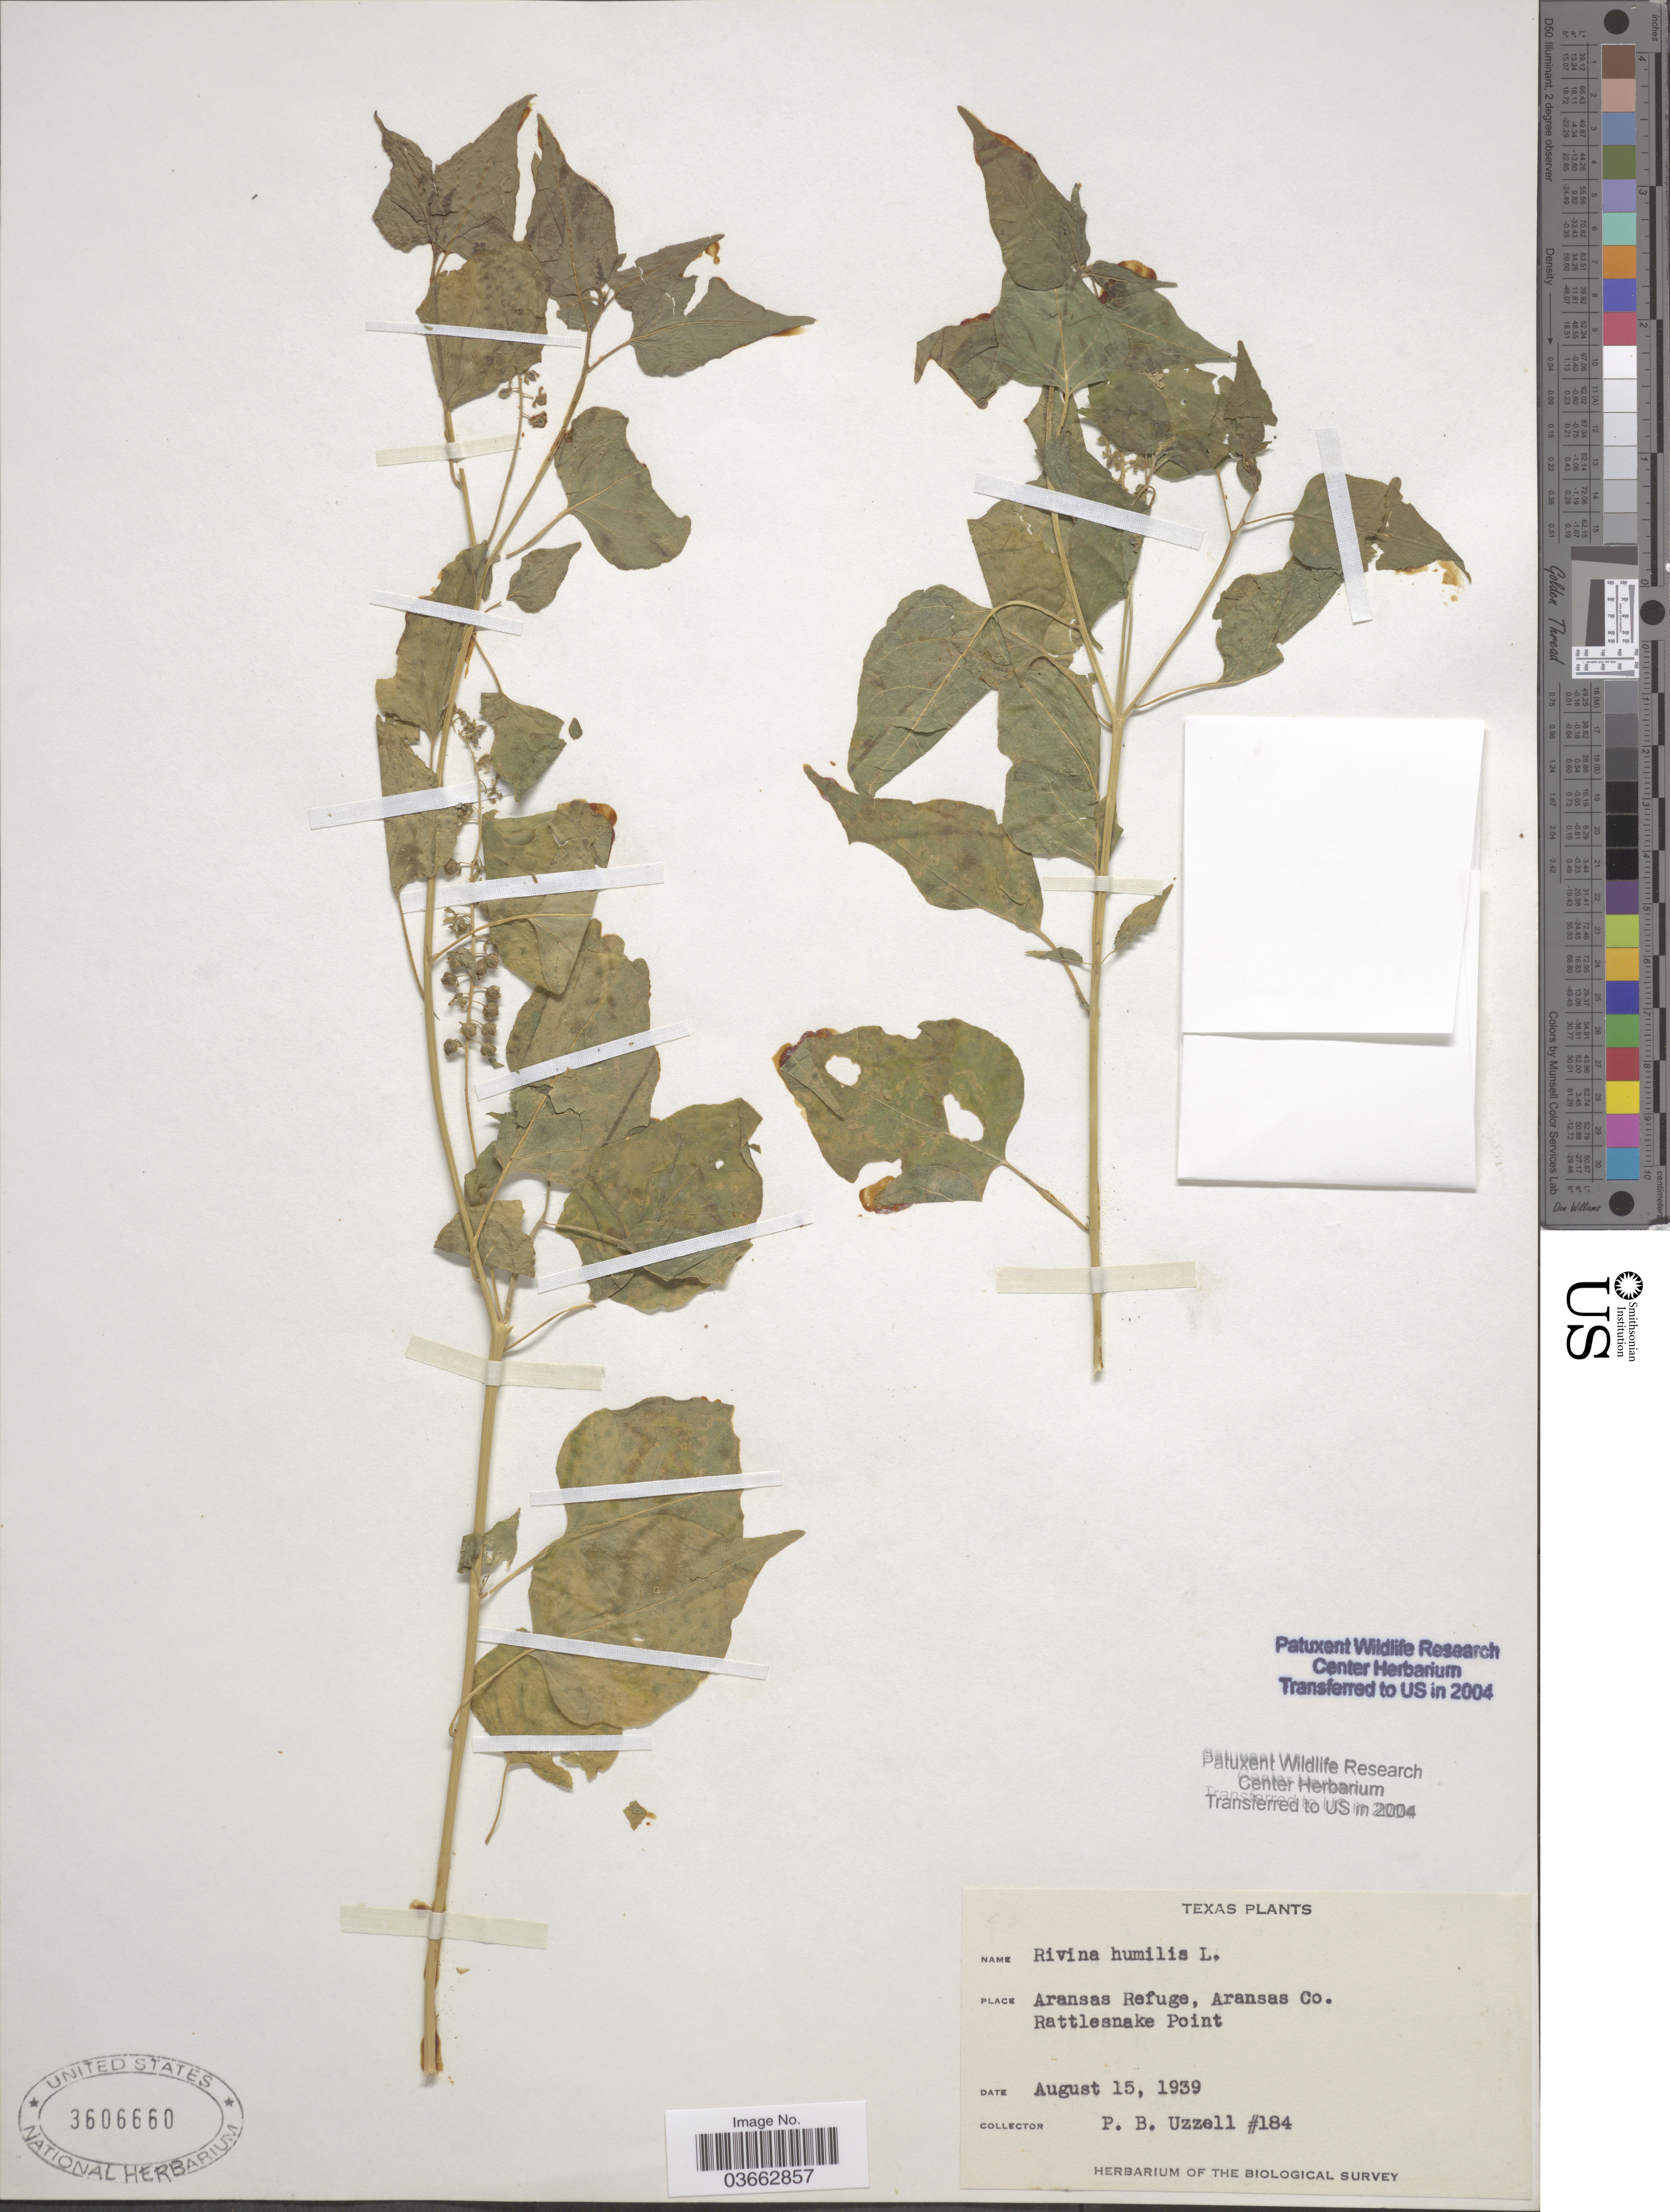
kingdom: Plantae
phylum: Tracheophyta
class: Magnoliopsida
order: Caryophyllales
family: Phytolaccaceae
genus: Rivina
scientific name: Rivina humilis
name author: L.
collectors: P. Uzzell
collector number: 184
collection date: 1939-08-15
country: United States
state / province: Texas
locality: Aransas Refuge, Aransas Co. Rattlesnake Point.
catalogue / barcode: US 3606660